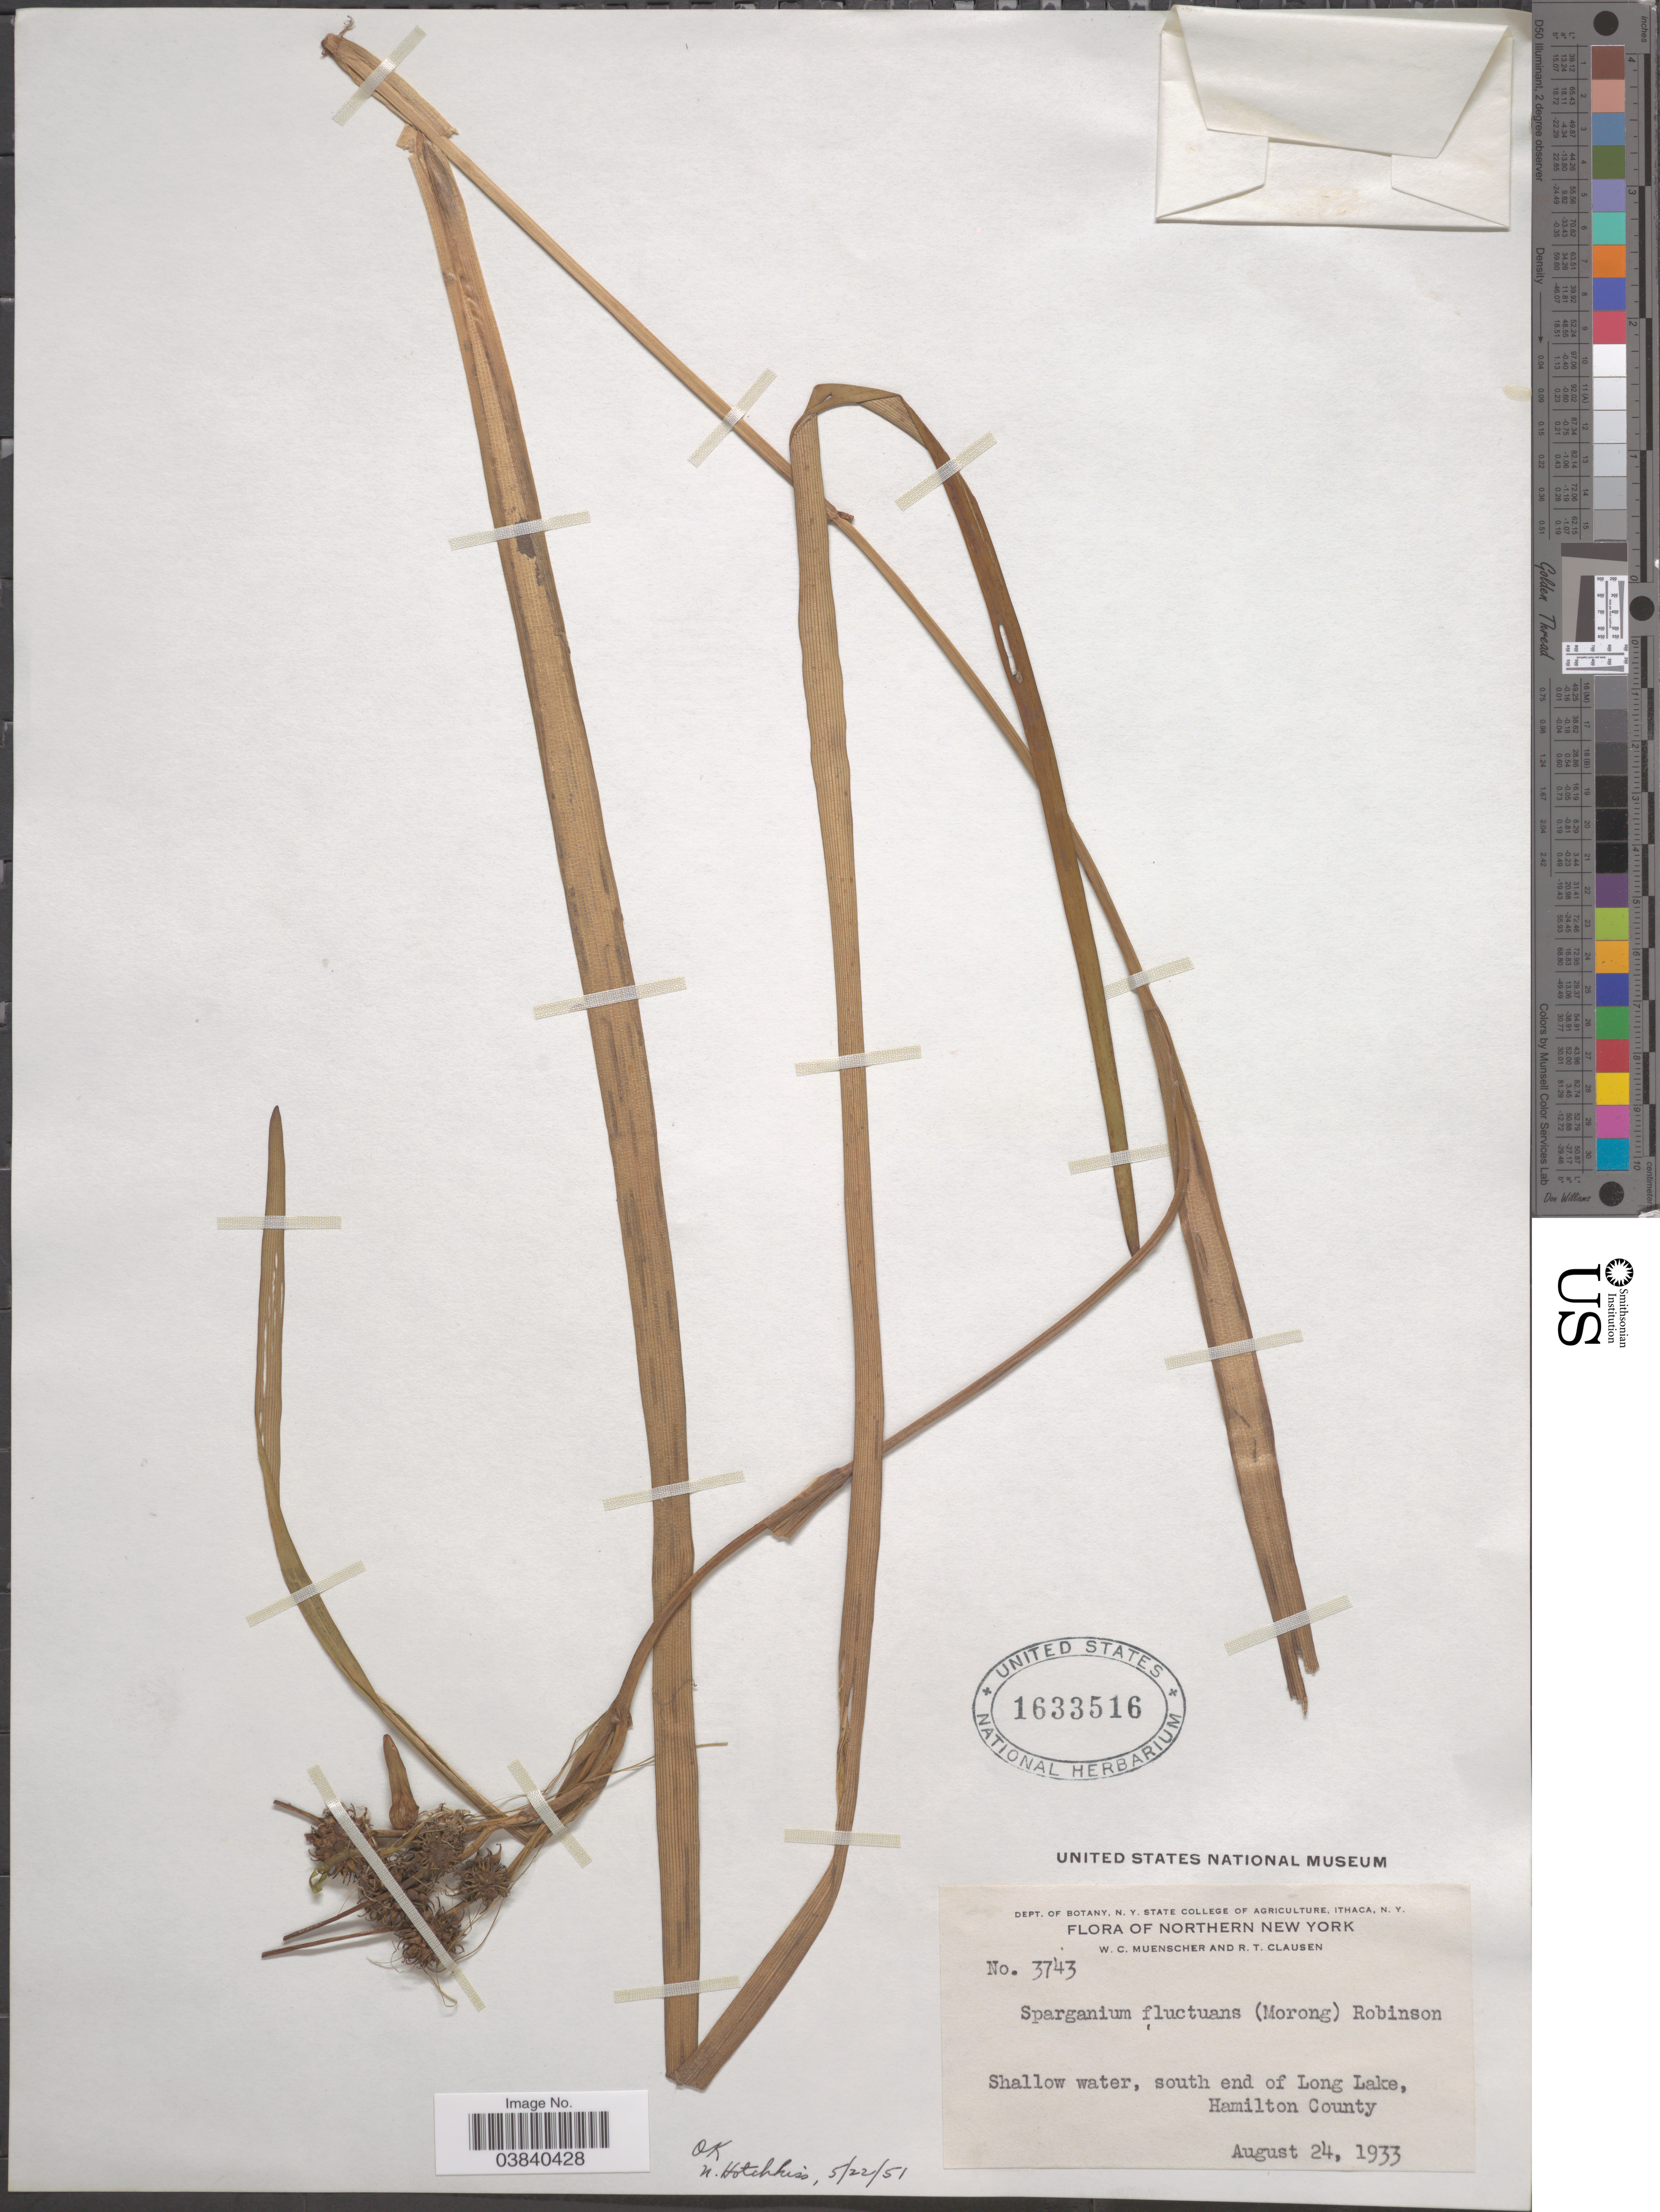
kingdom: Plantae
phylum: Tracheophyta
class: Liliopsida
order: Poales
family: Typhaceae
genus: Sparganium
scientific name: Sparganium fluctuans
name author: (Engelm.) B.L. Rob.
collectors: W. Muenscher & R. T. Clausen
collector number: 3743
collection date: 1933-08-24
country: United States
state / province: New York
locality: Northern New York. South end of Long Lake, Hamilton County.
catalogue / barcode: US 1633516